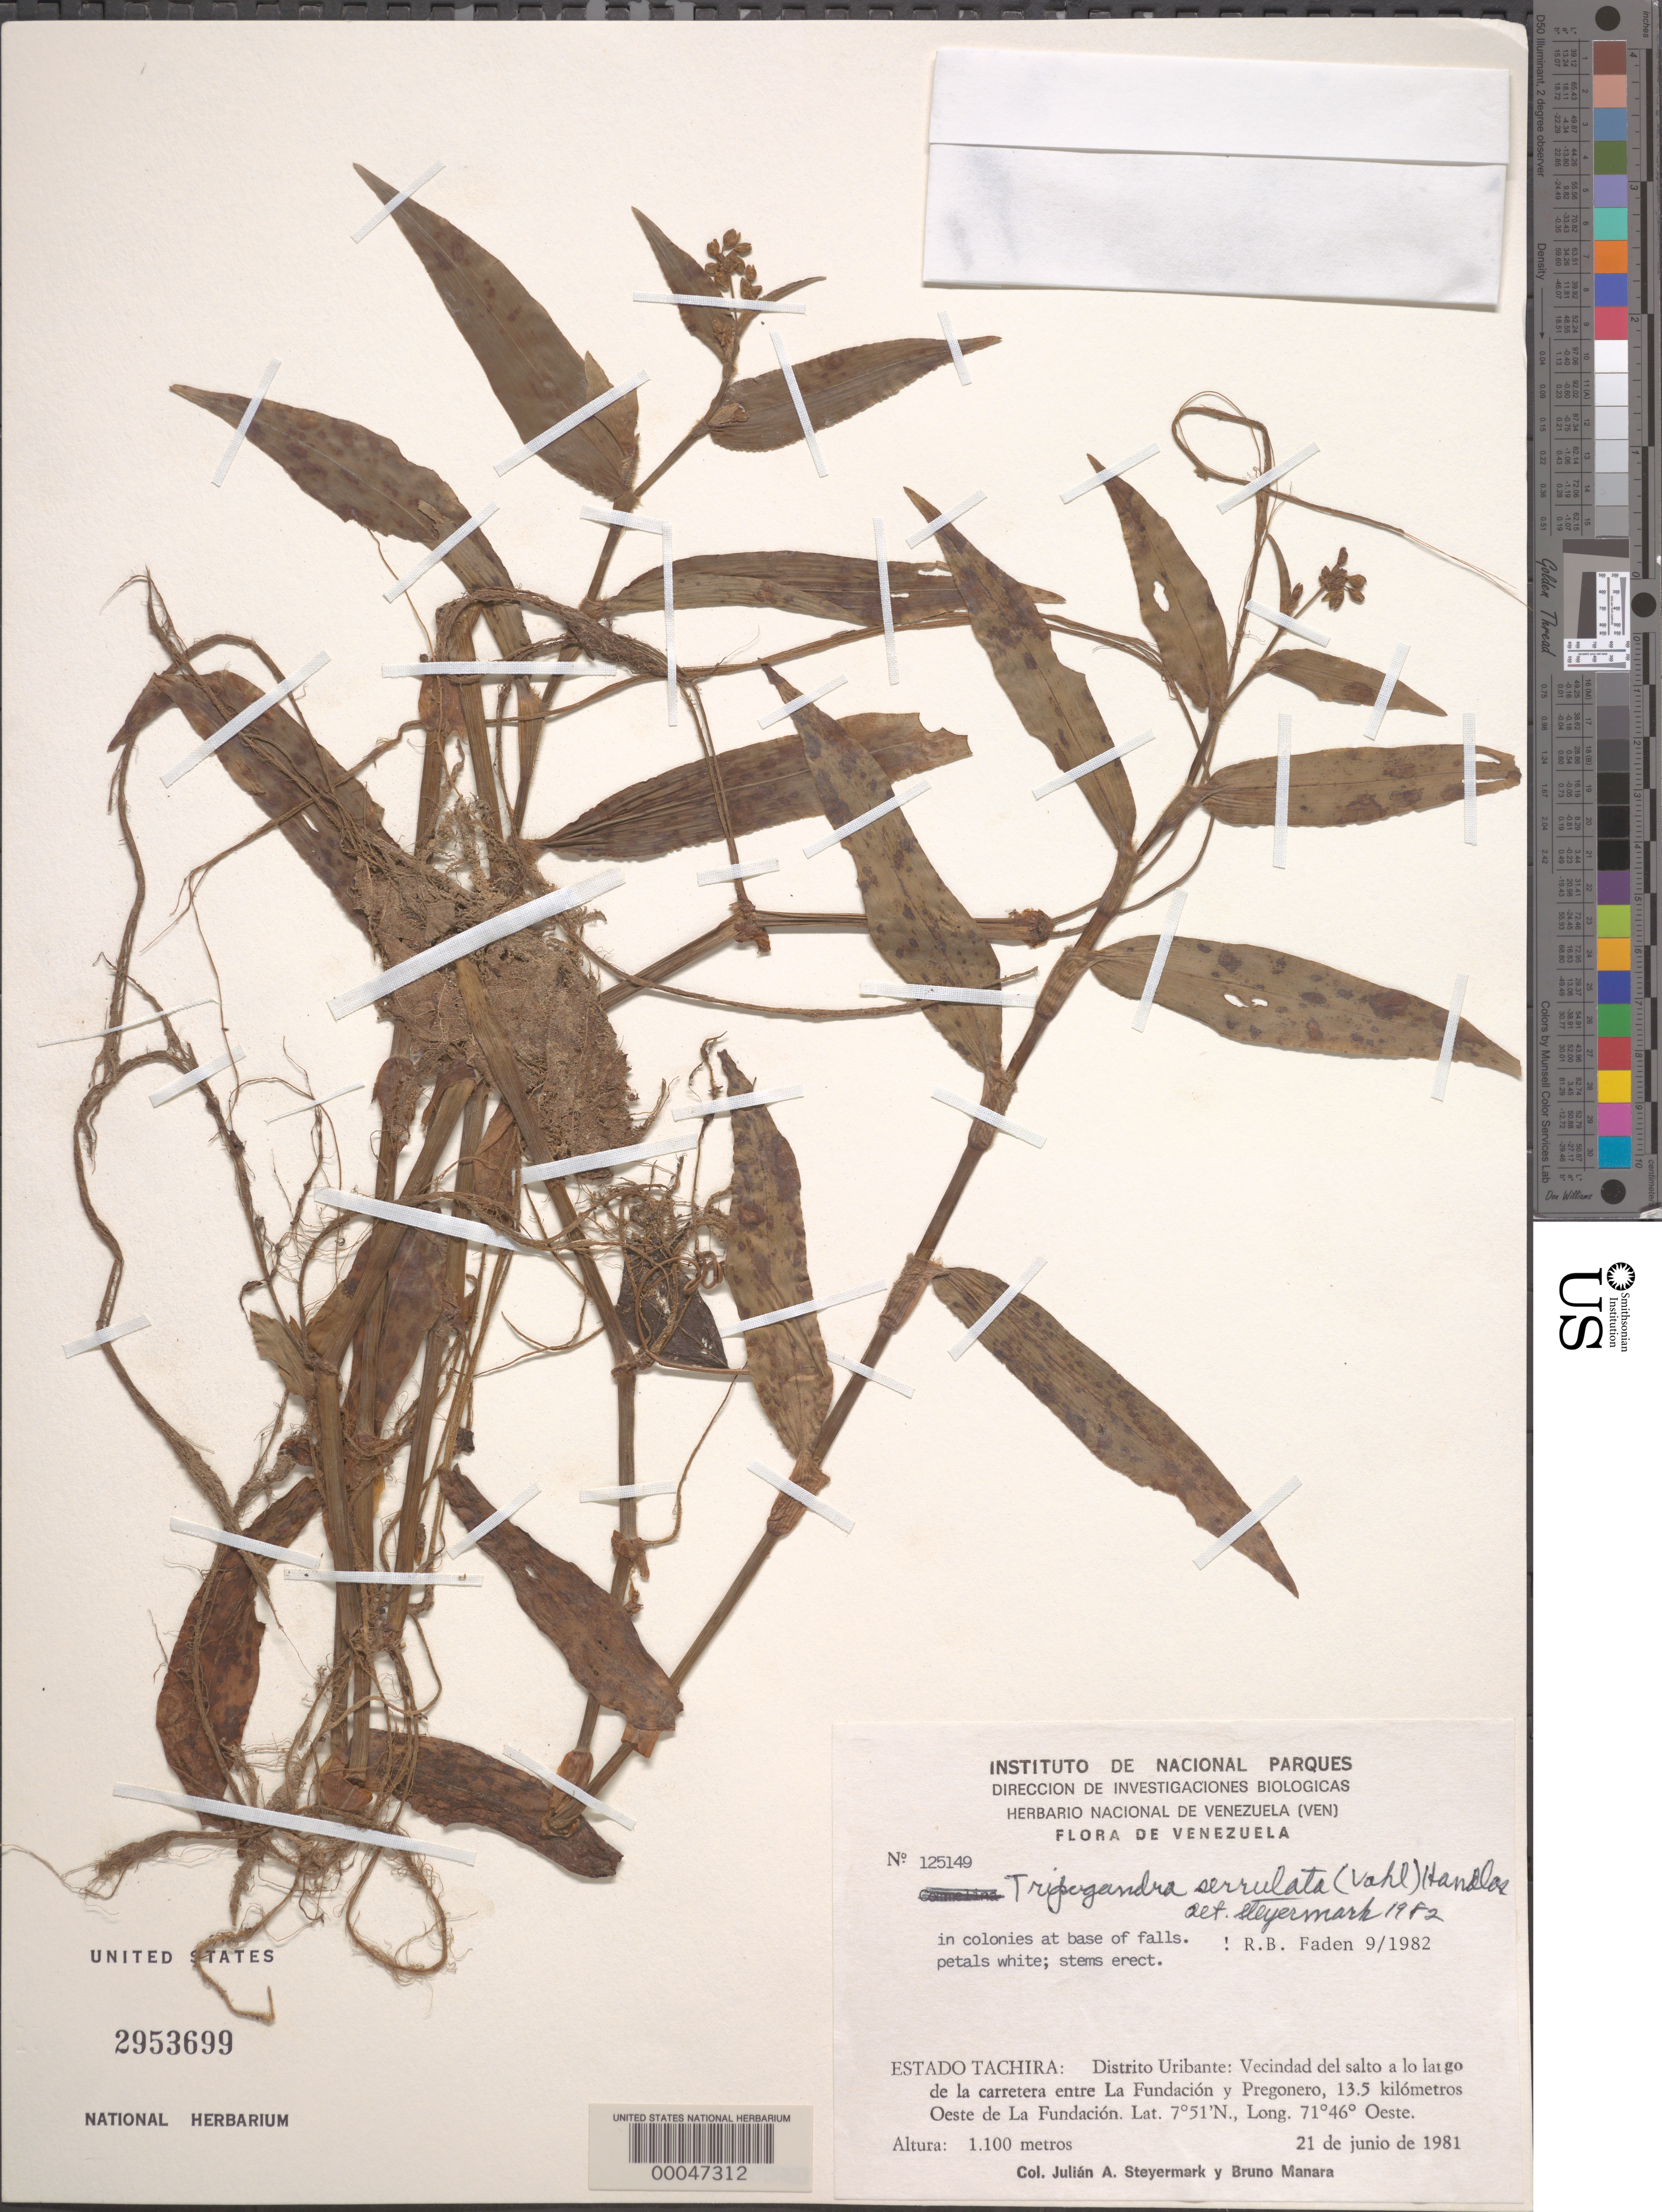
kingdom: Plantae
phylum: Tracheophyta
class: Liliopsida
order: Commelinales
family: Commelinaceae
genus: Tripogandra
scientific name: Tripogandra serrulata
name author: (Vahl) Handlos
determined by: Steyermark, Julian A., (VEN)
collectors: J. Steyermark & B. Manara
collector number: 125149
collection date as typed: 21 Jun 1981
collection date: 1981-06-21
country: Venezuela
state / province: Tachira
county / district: Uribante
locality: Between la fundacion and pregonero (e of la fundacion)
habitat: Base of waterfall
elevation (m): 1100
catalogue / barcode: US 2953699